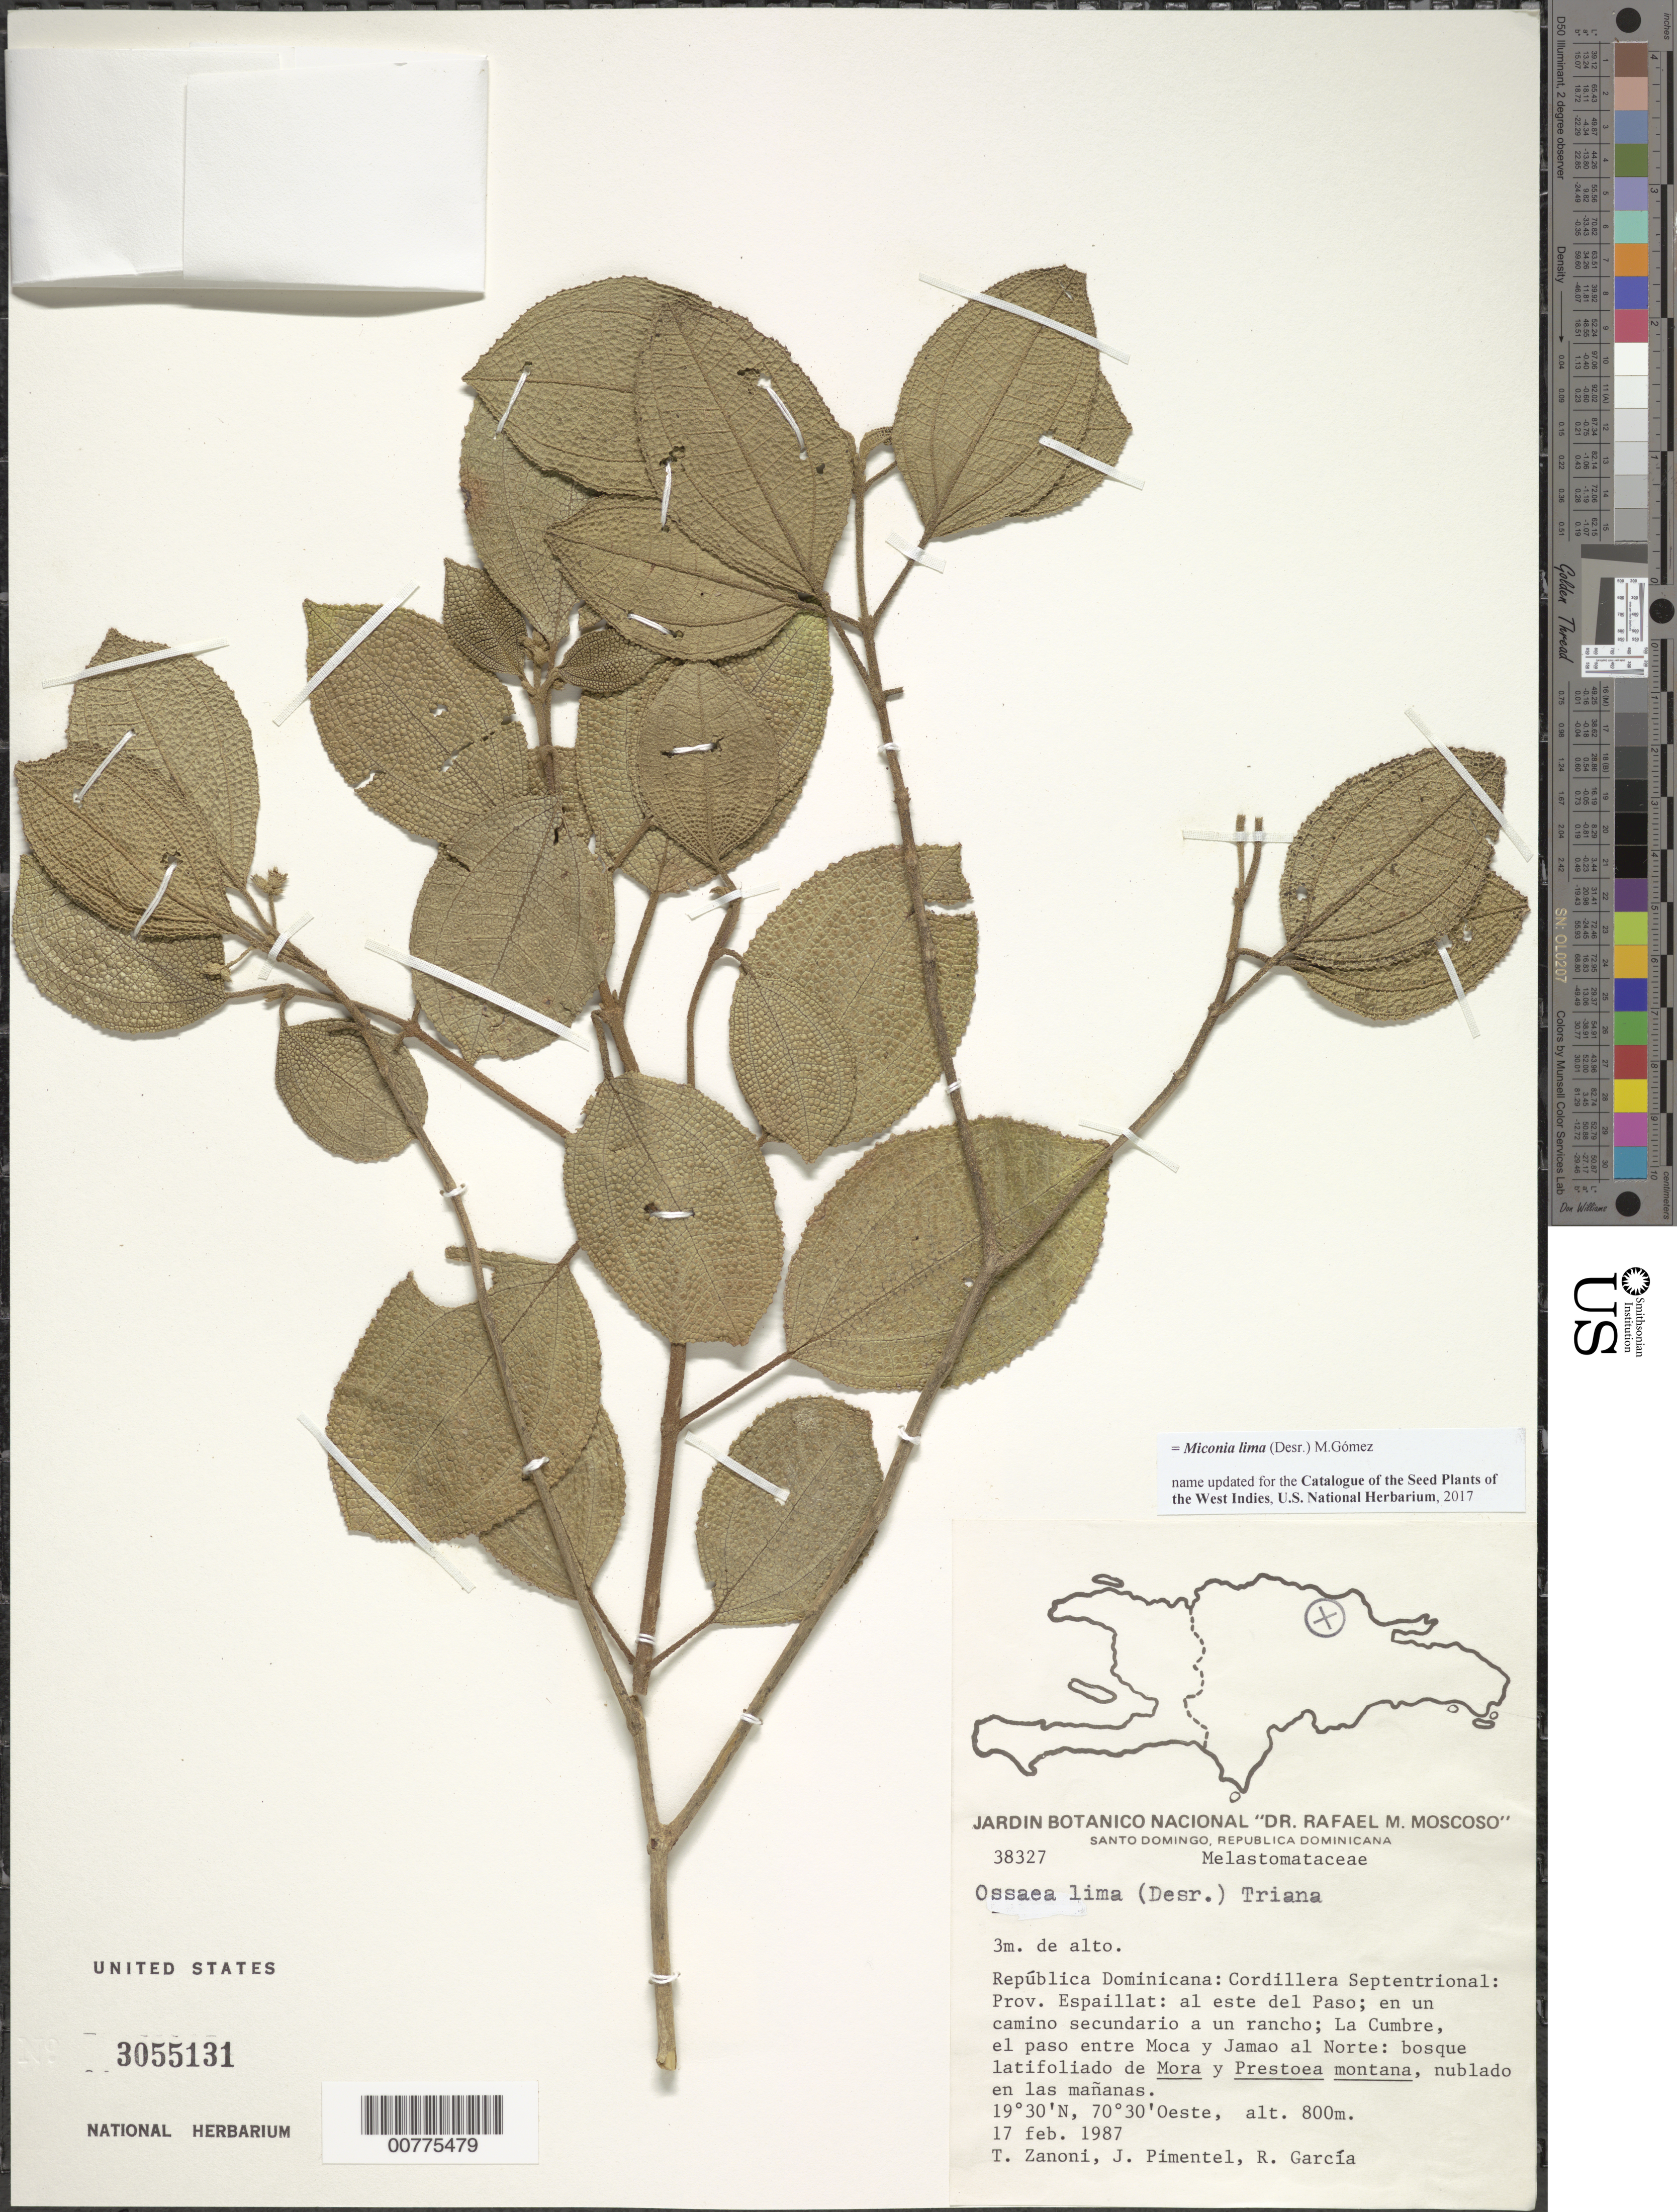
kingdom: Plantae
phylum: Tracheophyta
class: Magnoliopsida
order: Myrtales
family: Melastomataceae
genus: Miconia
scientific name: Miconia lima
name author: M. Gómez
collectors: T. A. Zanoni, J. Pimentel & R. G. García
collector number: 38327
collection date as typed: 17 Feb 1987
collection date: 1987-02-17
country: Dominican Republic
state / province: Espaillat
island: Hispaniola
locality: Cordillera Septentrional, east of Paso, in a secondary road to a ranch, La Cumbre, in the passage between Moca and Jamao north.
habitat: Broadleaf forest of Mora and Prestoea montana; cloud during the morning.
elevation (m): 800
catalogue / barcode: US 3055131